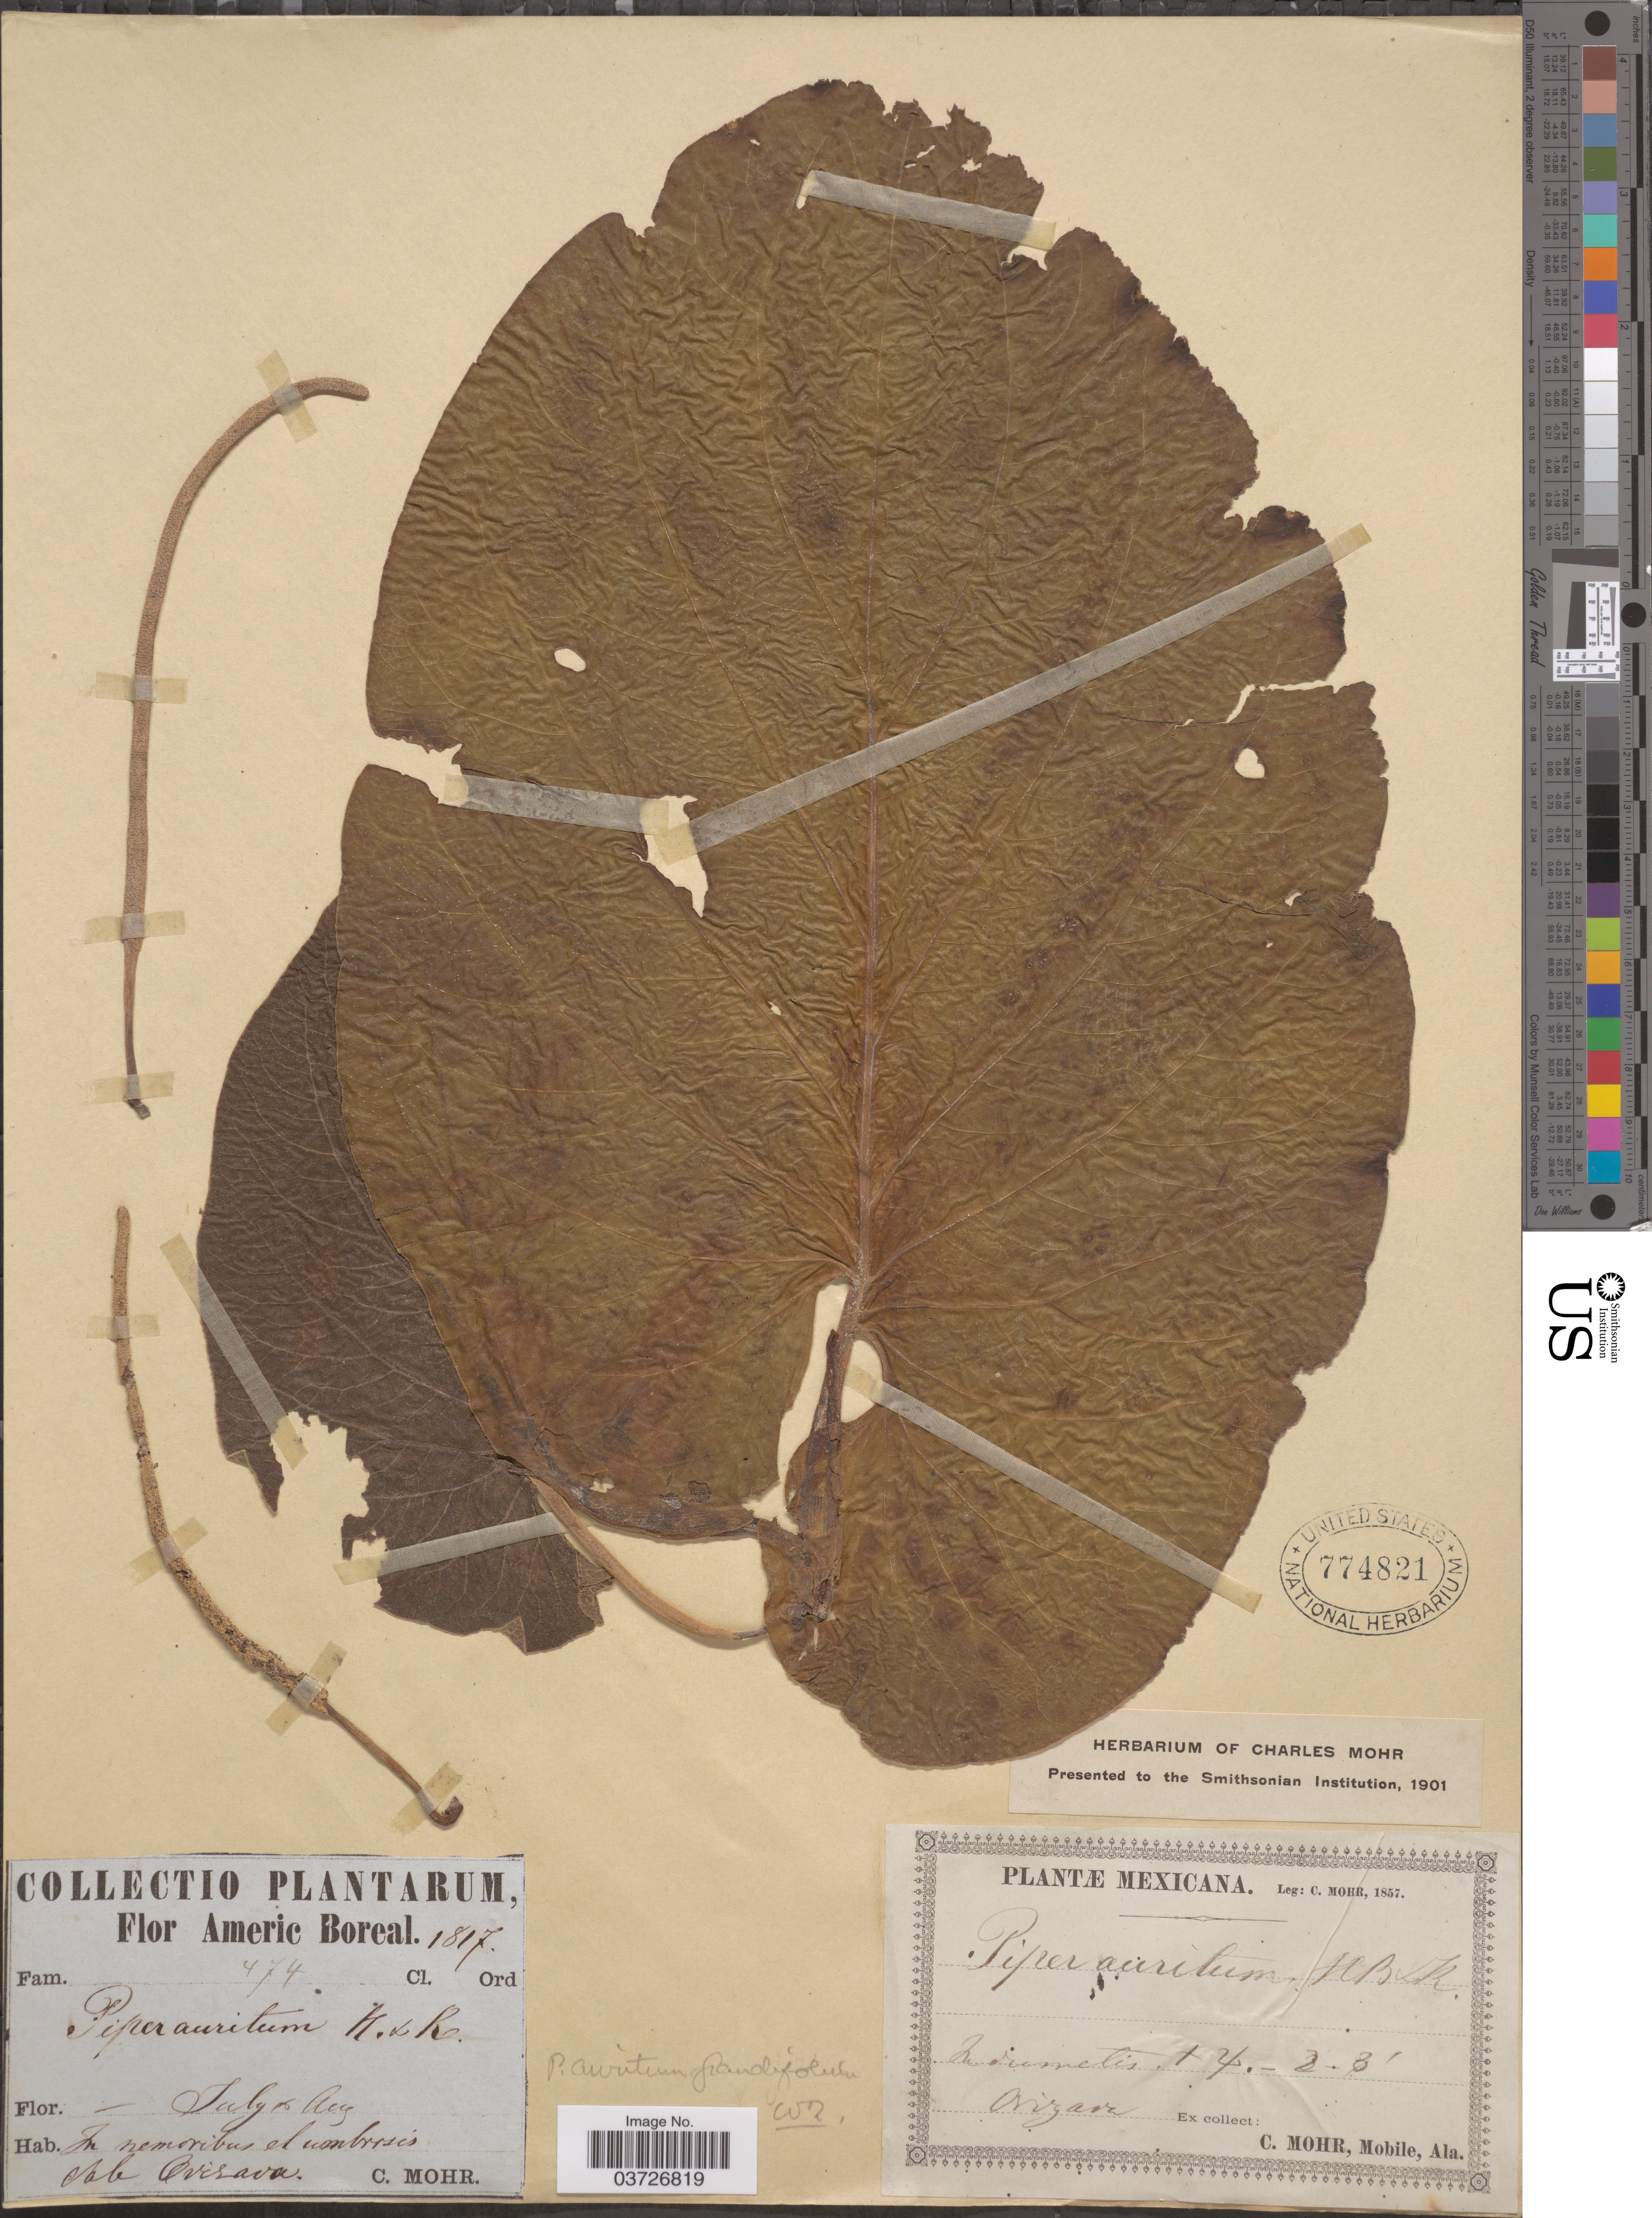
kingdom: Plantae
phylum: Tracheophyta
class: Magnoliopsida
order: Piperales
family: Piperaceae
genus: Piper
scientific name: Piper auritum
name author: Kunth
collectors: Mohr, C. T. (herbarium)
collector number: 474/1817?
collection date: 1857-07/1857-08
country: Mexico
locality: Americ Boreal. In memoribus el umbrosis. Orizava.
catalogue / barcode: US 774821